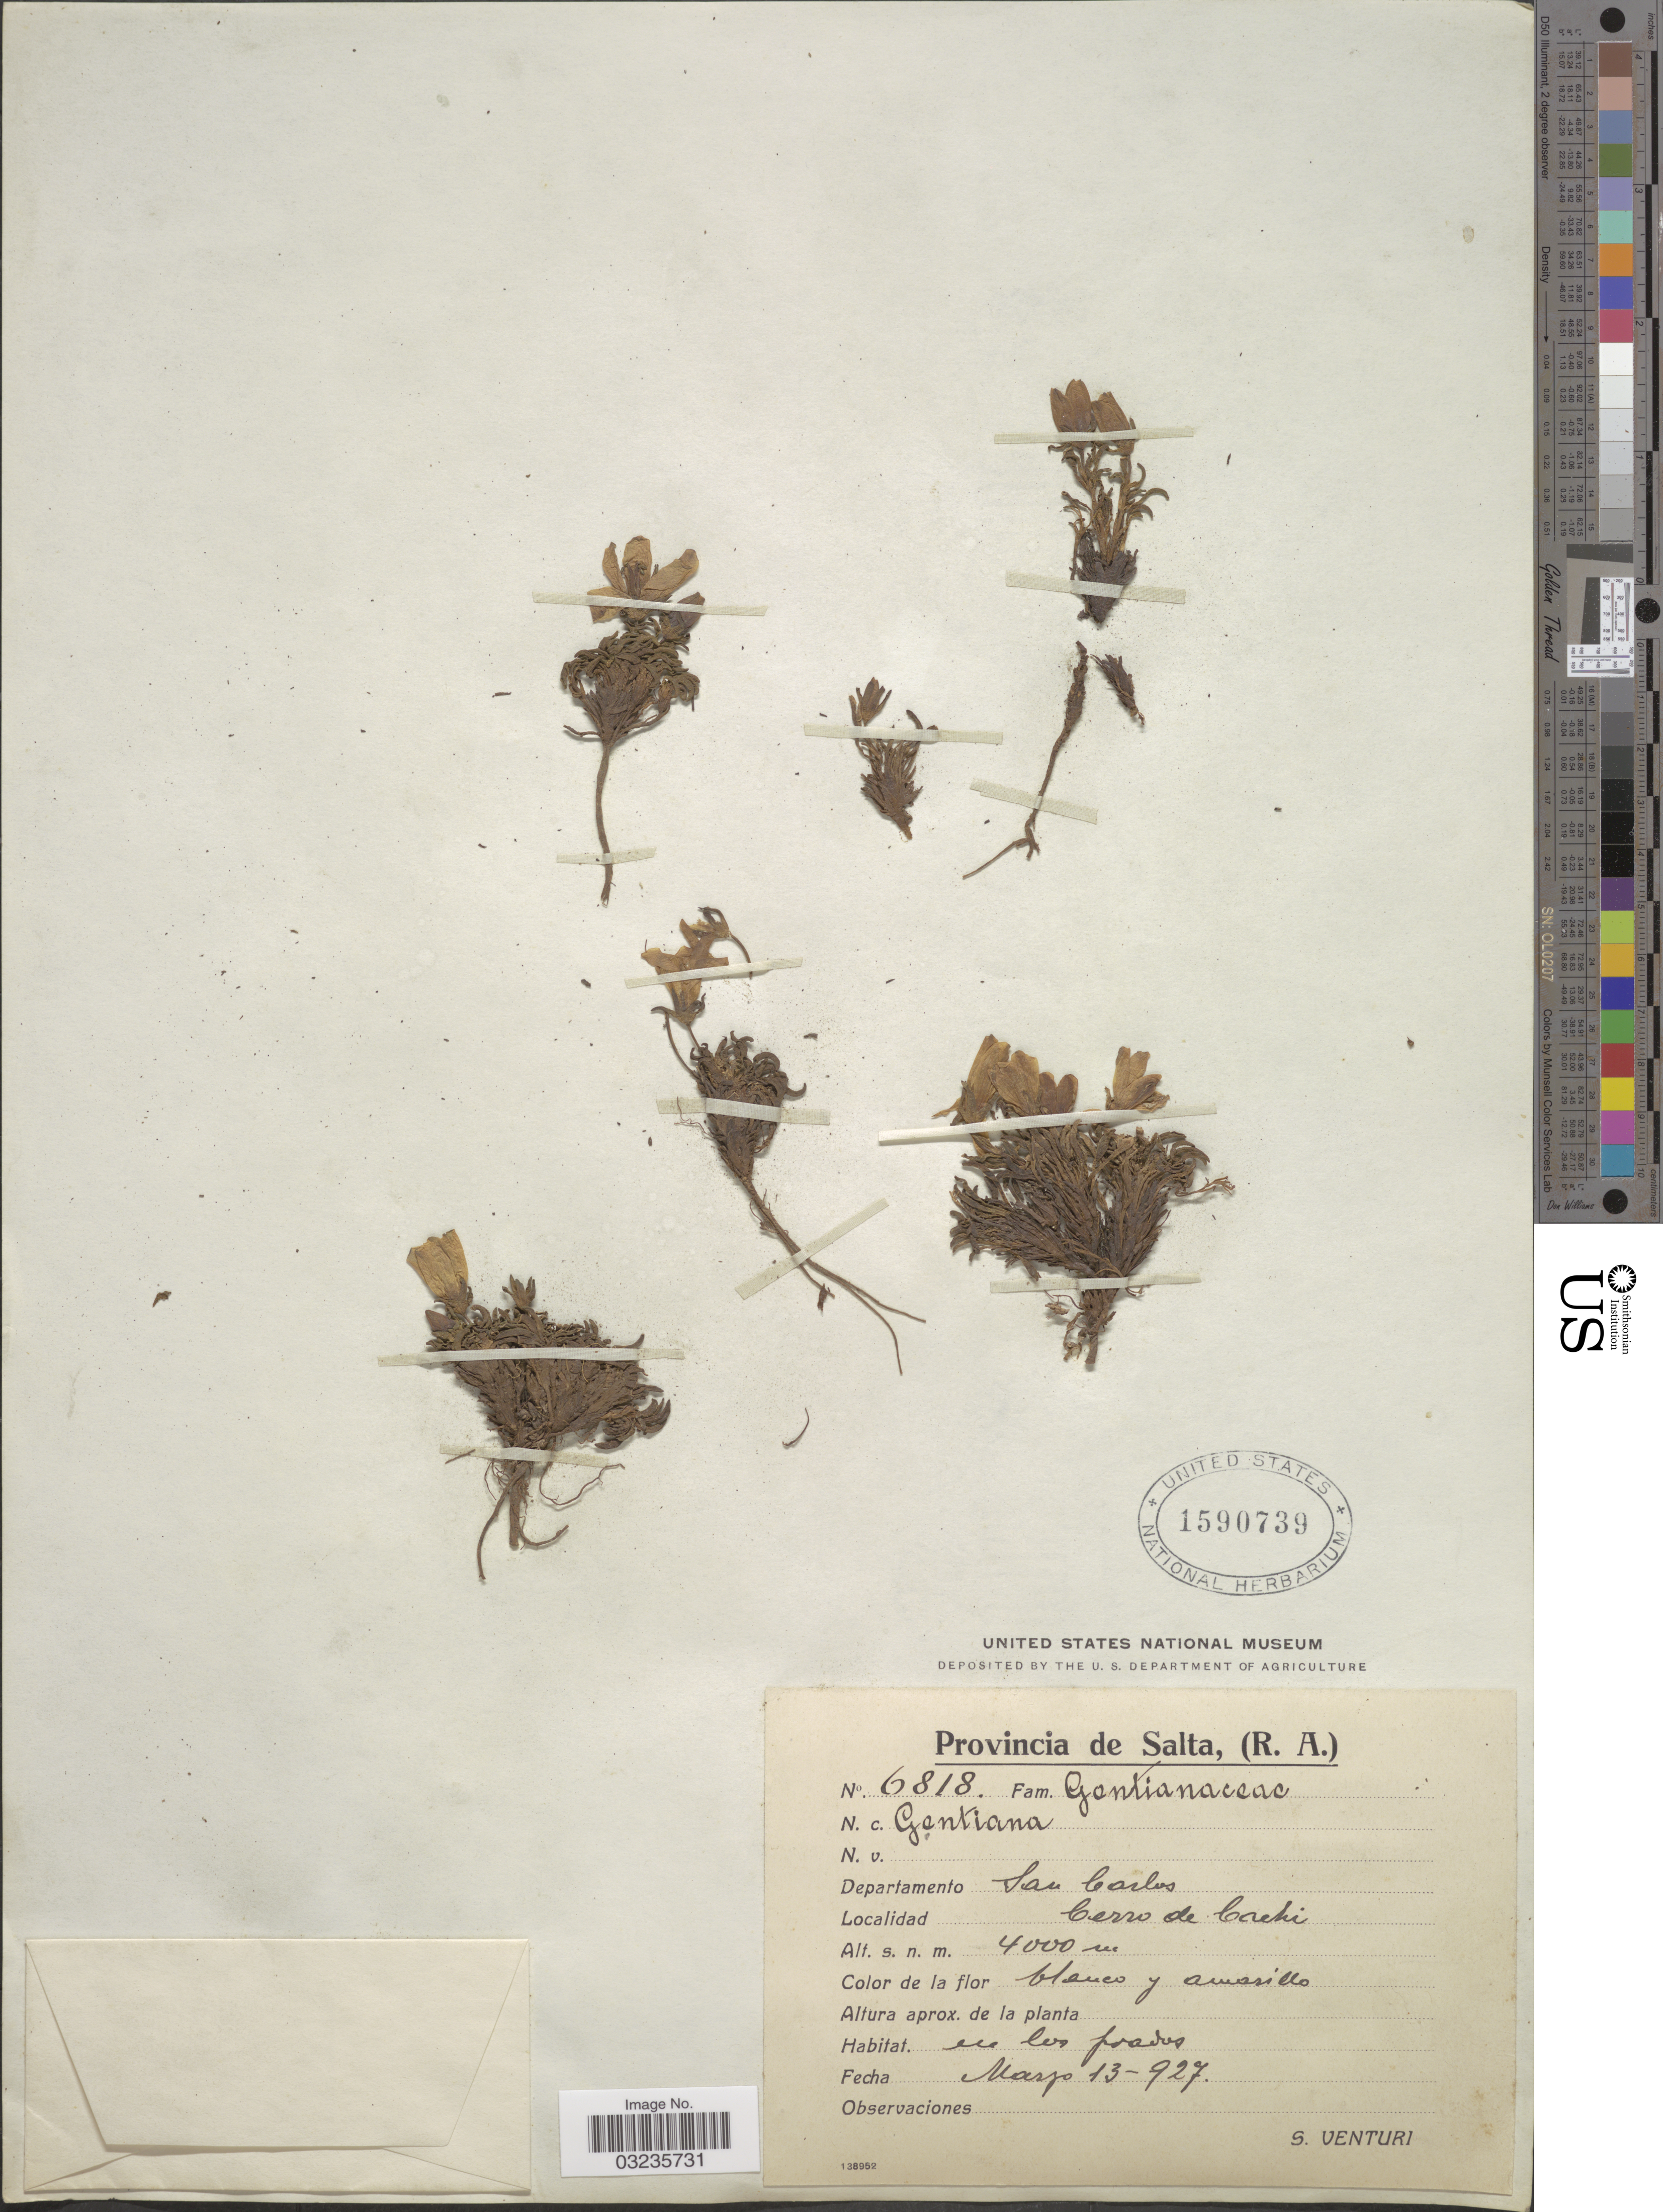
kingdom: Plantae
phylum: Tracheophyta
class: Magnoliopsida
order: Gentianales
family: Gentianaceae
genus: Gentiana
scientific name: Gentiana sp.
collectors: S. Venturi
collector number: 6818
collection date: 1927-03-13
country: Argentina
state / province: Salta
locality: Departamento San Carlos. Cerro de Cachi.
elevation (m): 4000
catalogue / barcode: US 1590739